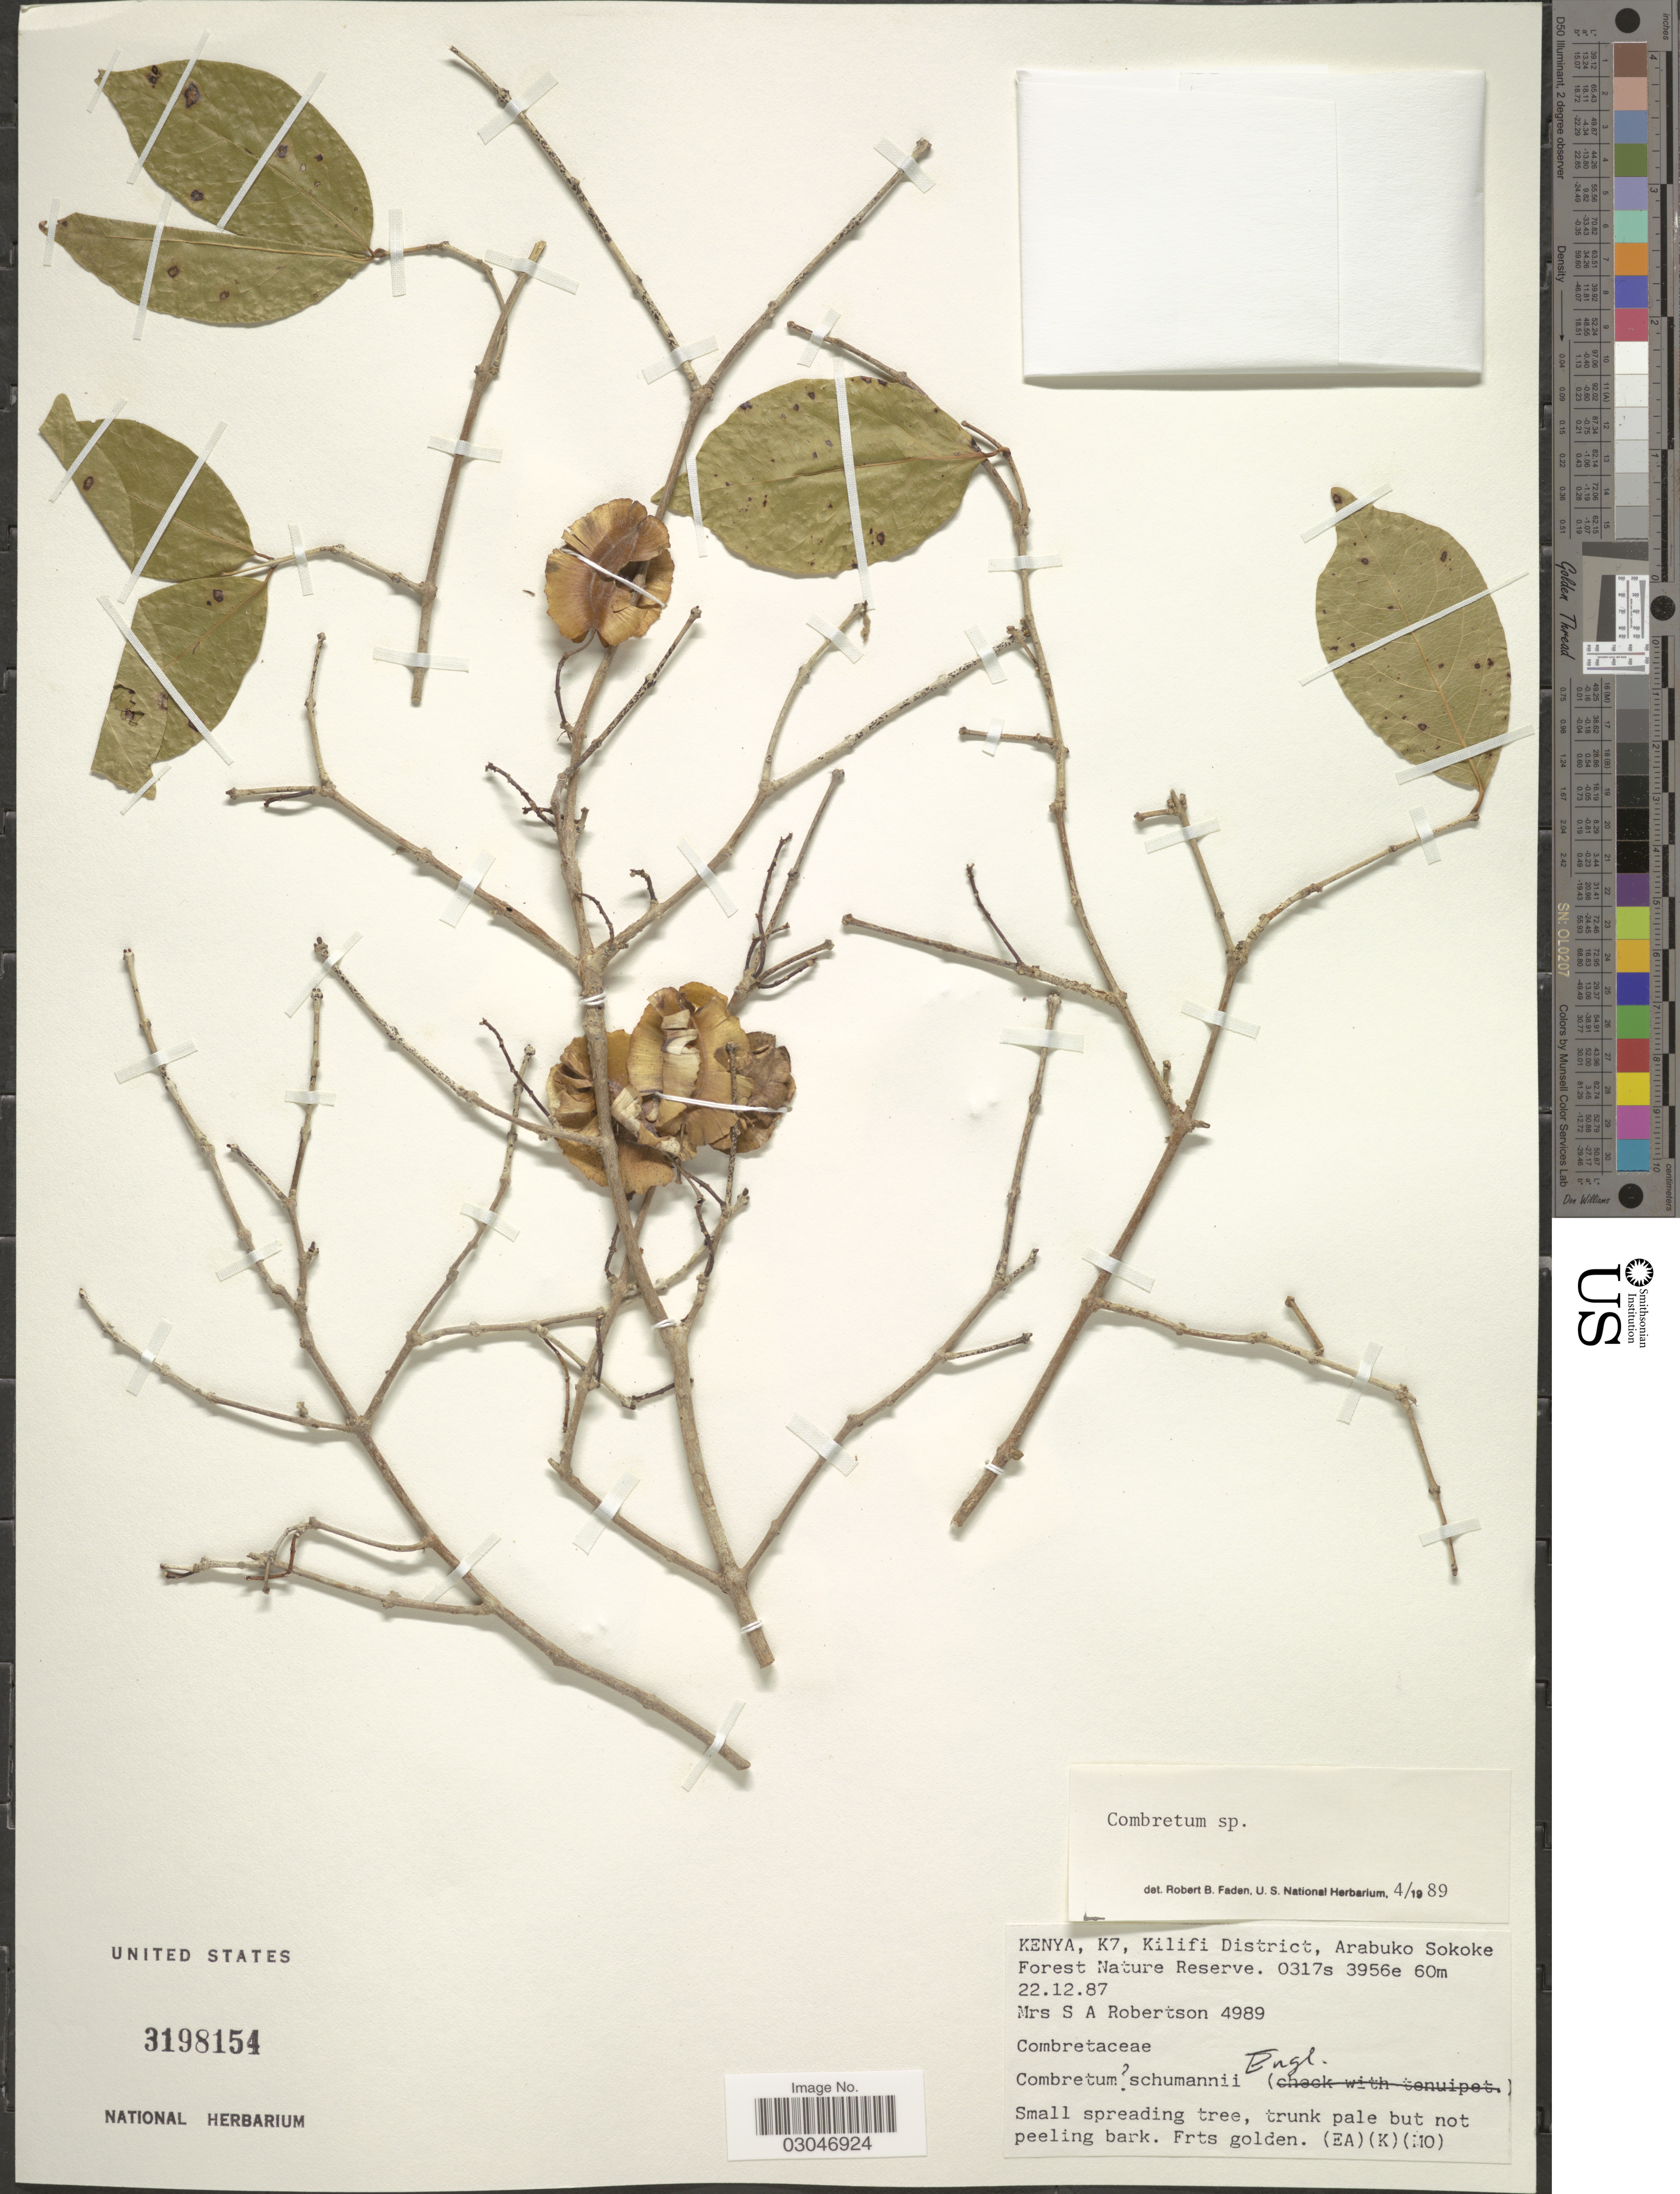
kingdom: Plantae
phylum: Tracheophyta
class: Magnoliopsida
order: Myrtales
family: Combretaceae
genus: Combretum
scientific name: Combretum sp.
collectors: S. Robertson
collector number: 4989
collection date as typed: Transcribed d/m/y: 22/12/87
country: Kenya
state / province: Kilifi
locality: K7, Kilifi District, Arabuko Sokoke Forest Nature Reserve.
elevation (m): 60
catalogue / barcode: US 3198154